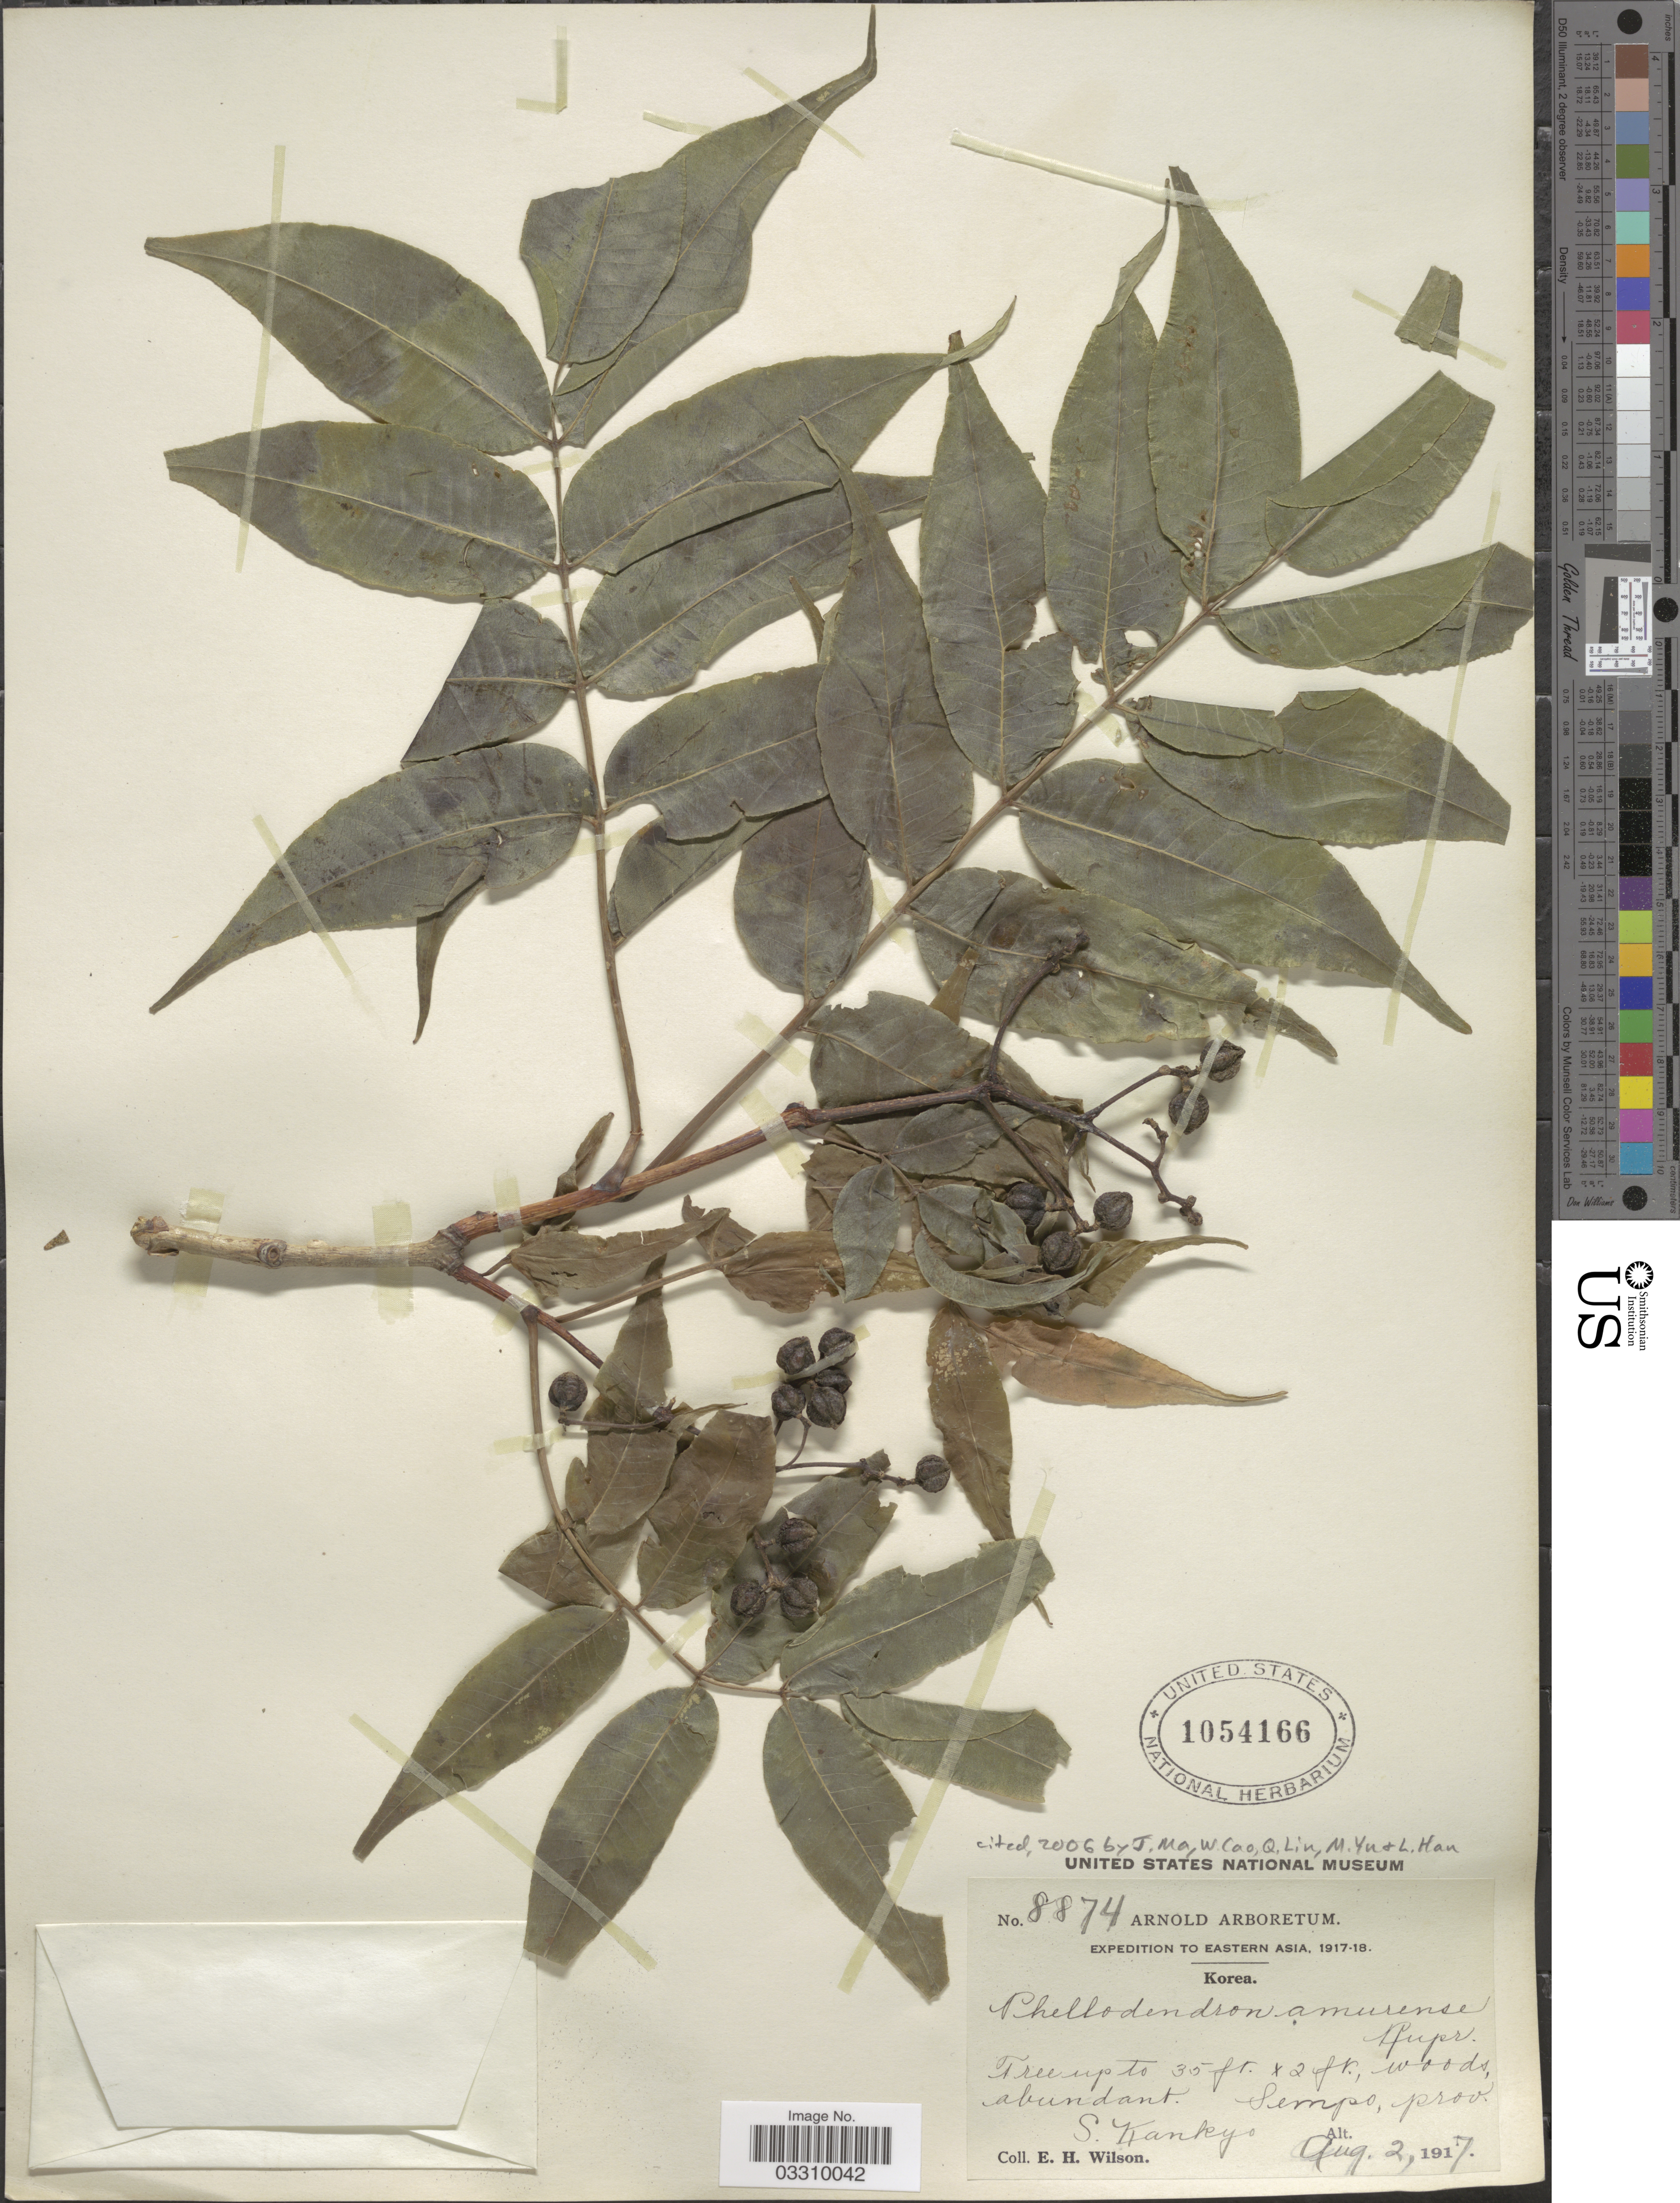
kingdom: Plantae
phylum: Tracheophyta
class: Magnoliopsida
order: Sapindales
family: Rutaceae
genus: Phellodendron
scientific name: Phellodendron amurense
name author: Rupr.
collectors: E. Wilson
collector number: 8874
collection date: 1917-08-02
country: North Korea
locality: Eastern Asia. Korea. Sempo , prov. S. Kankyo.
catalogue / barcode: US 1054166